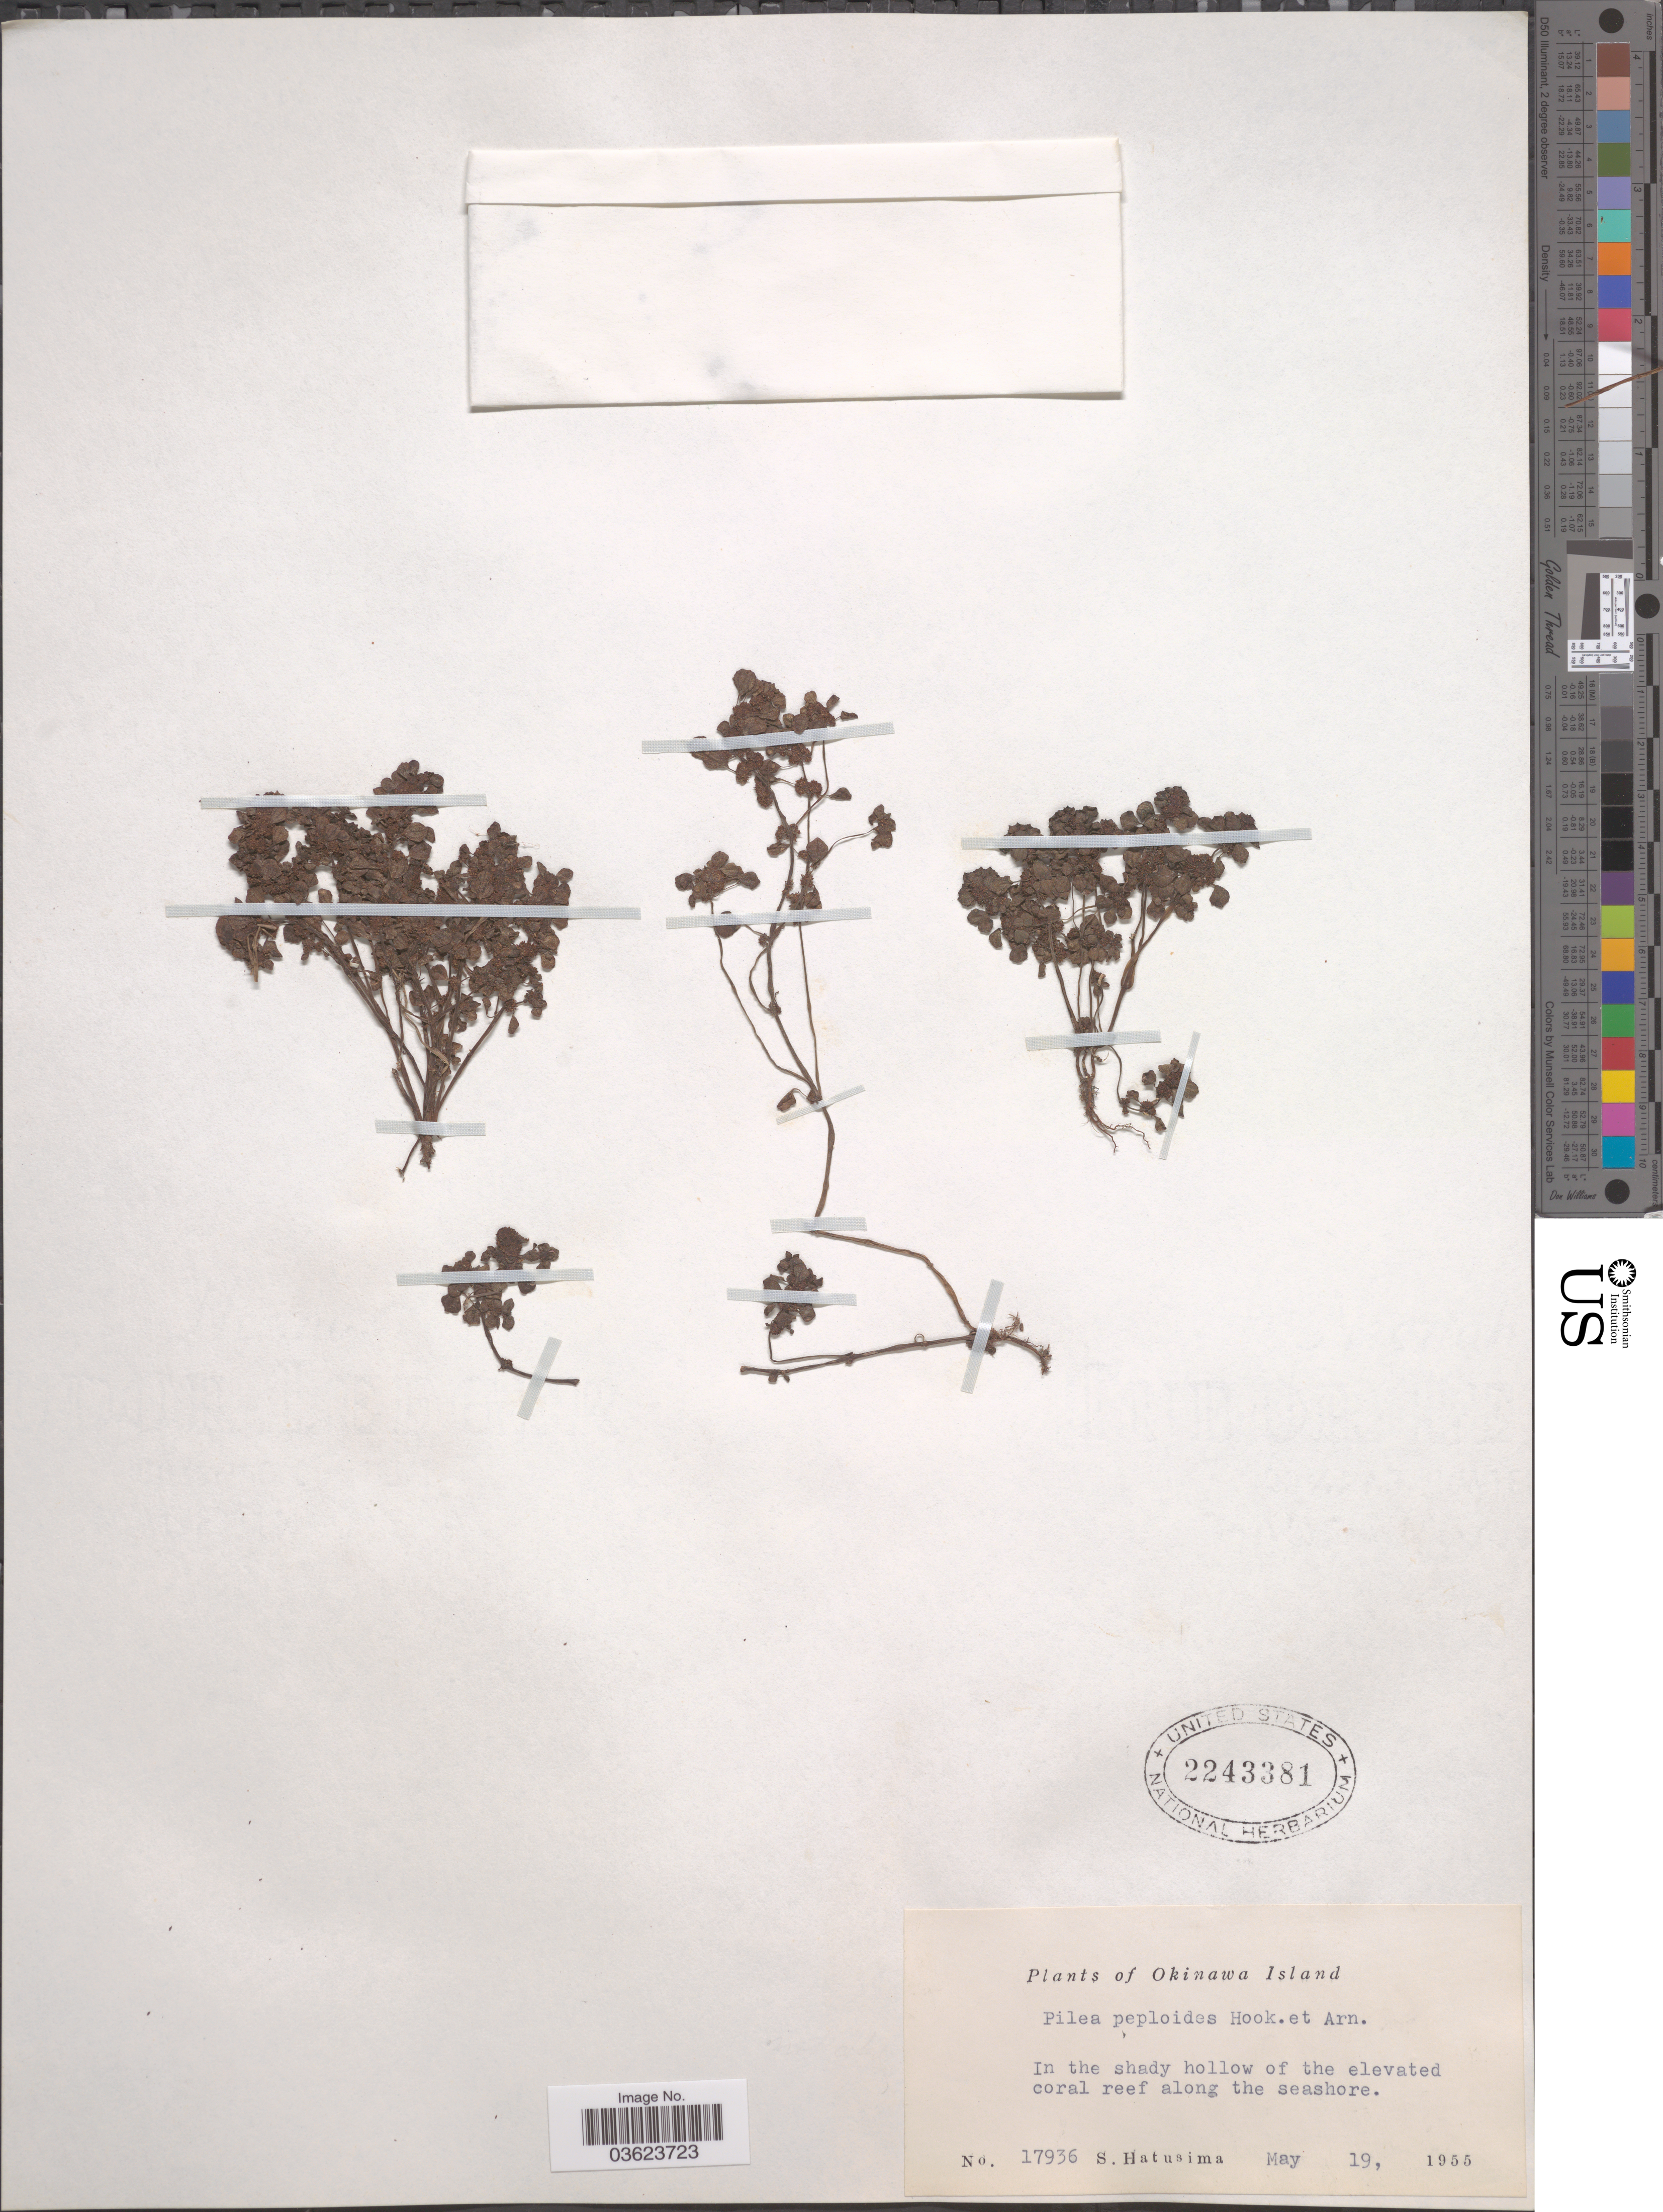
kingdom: Plantae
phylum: Tracheophyta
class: Magnoliopsida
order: Rosales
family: Urticaceae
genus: Pilea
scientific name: Pilea peploides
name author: (Gaudich.) Hook. & Arn.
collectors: S. Hatusima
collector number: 17936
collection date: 1955-05-19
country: Japan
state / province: Okinawa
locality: Okinawa Island.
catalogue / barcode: US 2243381